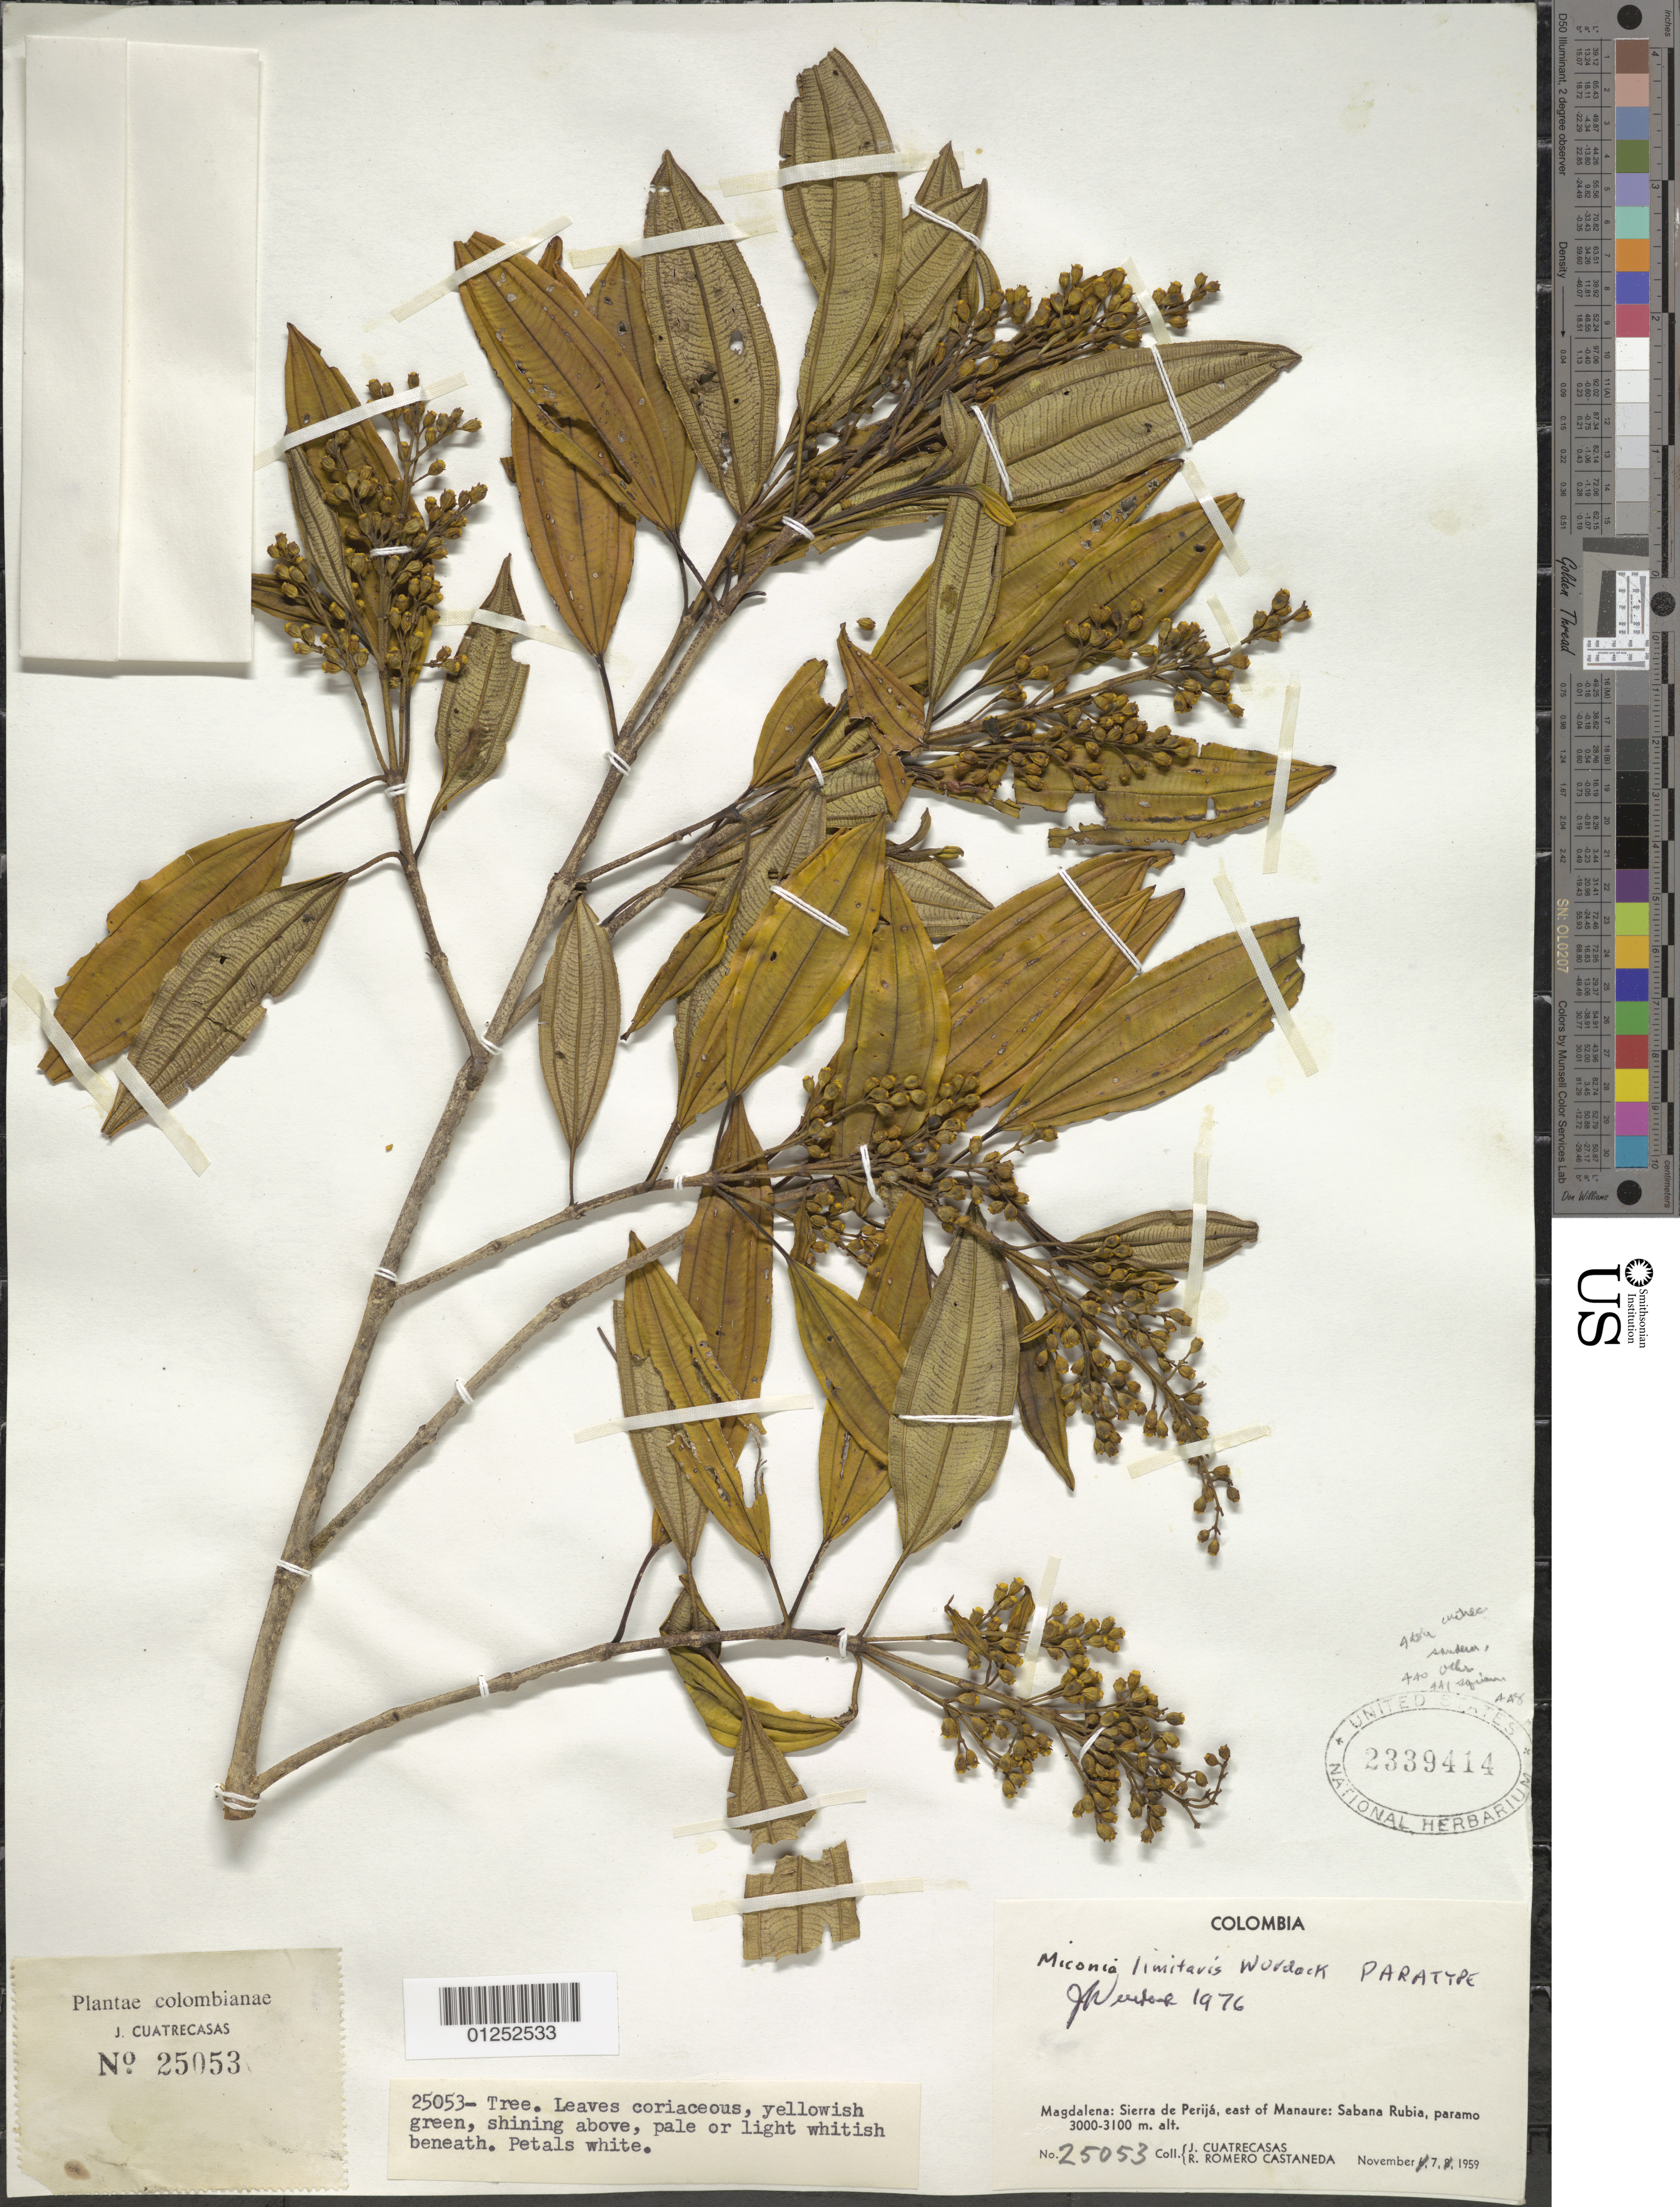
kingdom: Plantae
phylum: Tracheophyta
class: Magnoliopsida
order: Myrtales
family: Melastomataceae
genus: Miconia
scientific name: Miconia limitaris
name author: Wurdack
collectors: J. Cuatrecasas & R. Romero Castañeda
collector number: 25053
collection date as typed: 07 Nov 1959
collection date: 1959-11-07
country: Colombia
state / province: Magdalena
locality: Sierra de Perija, E of Manaure, Sabana Rubia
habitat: paramo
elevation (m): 3000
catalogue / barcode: US 2339414